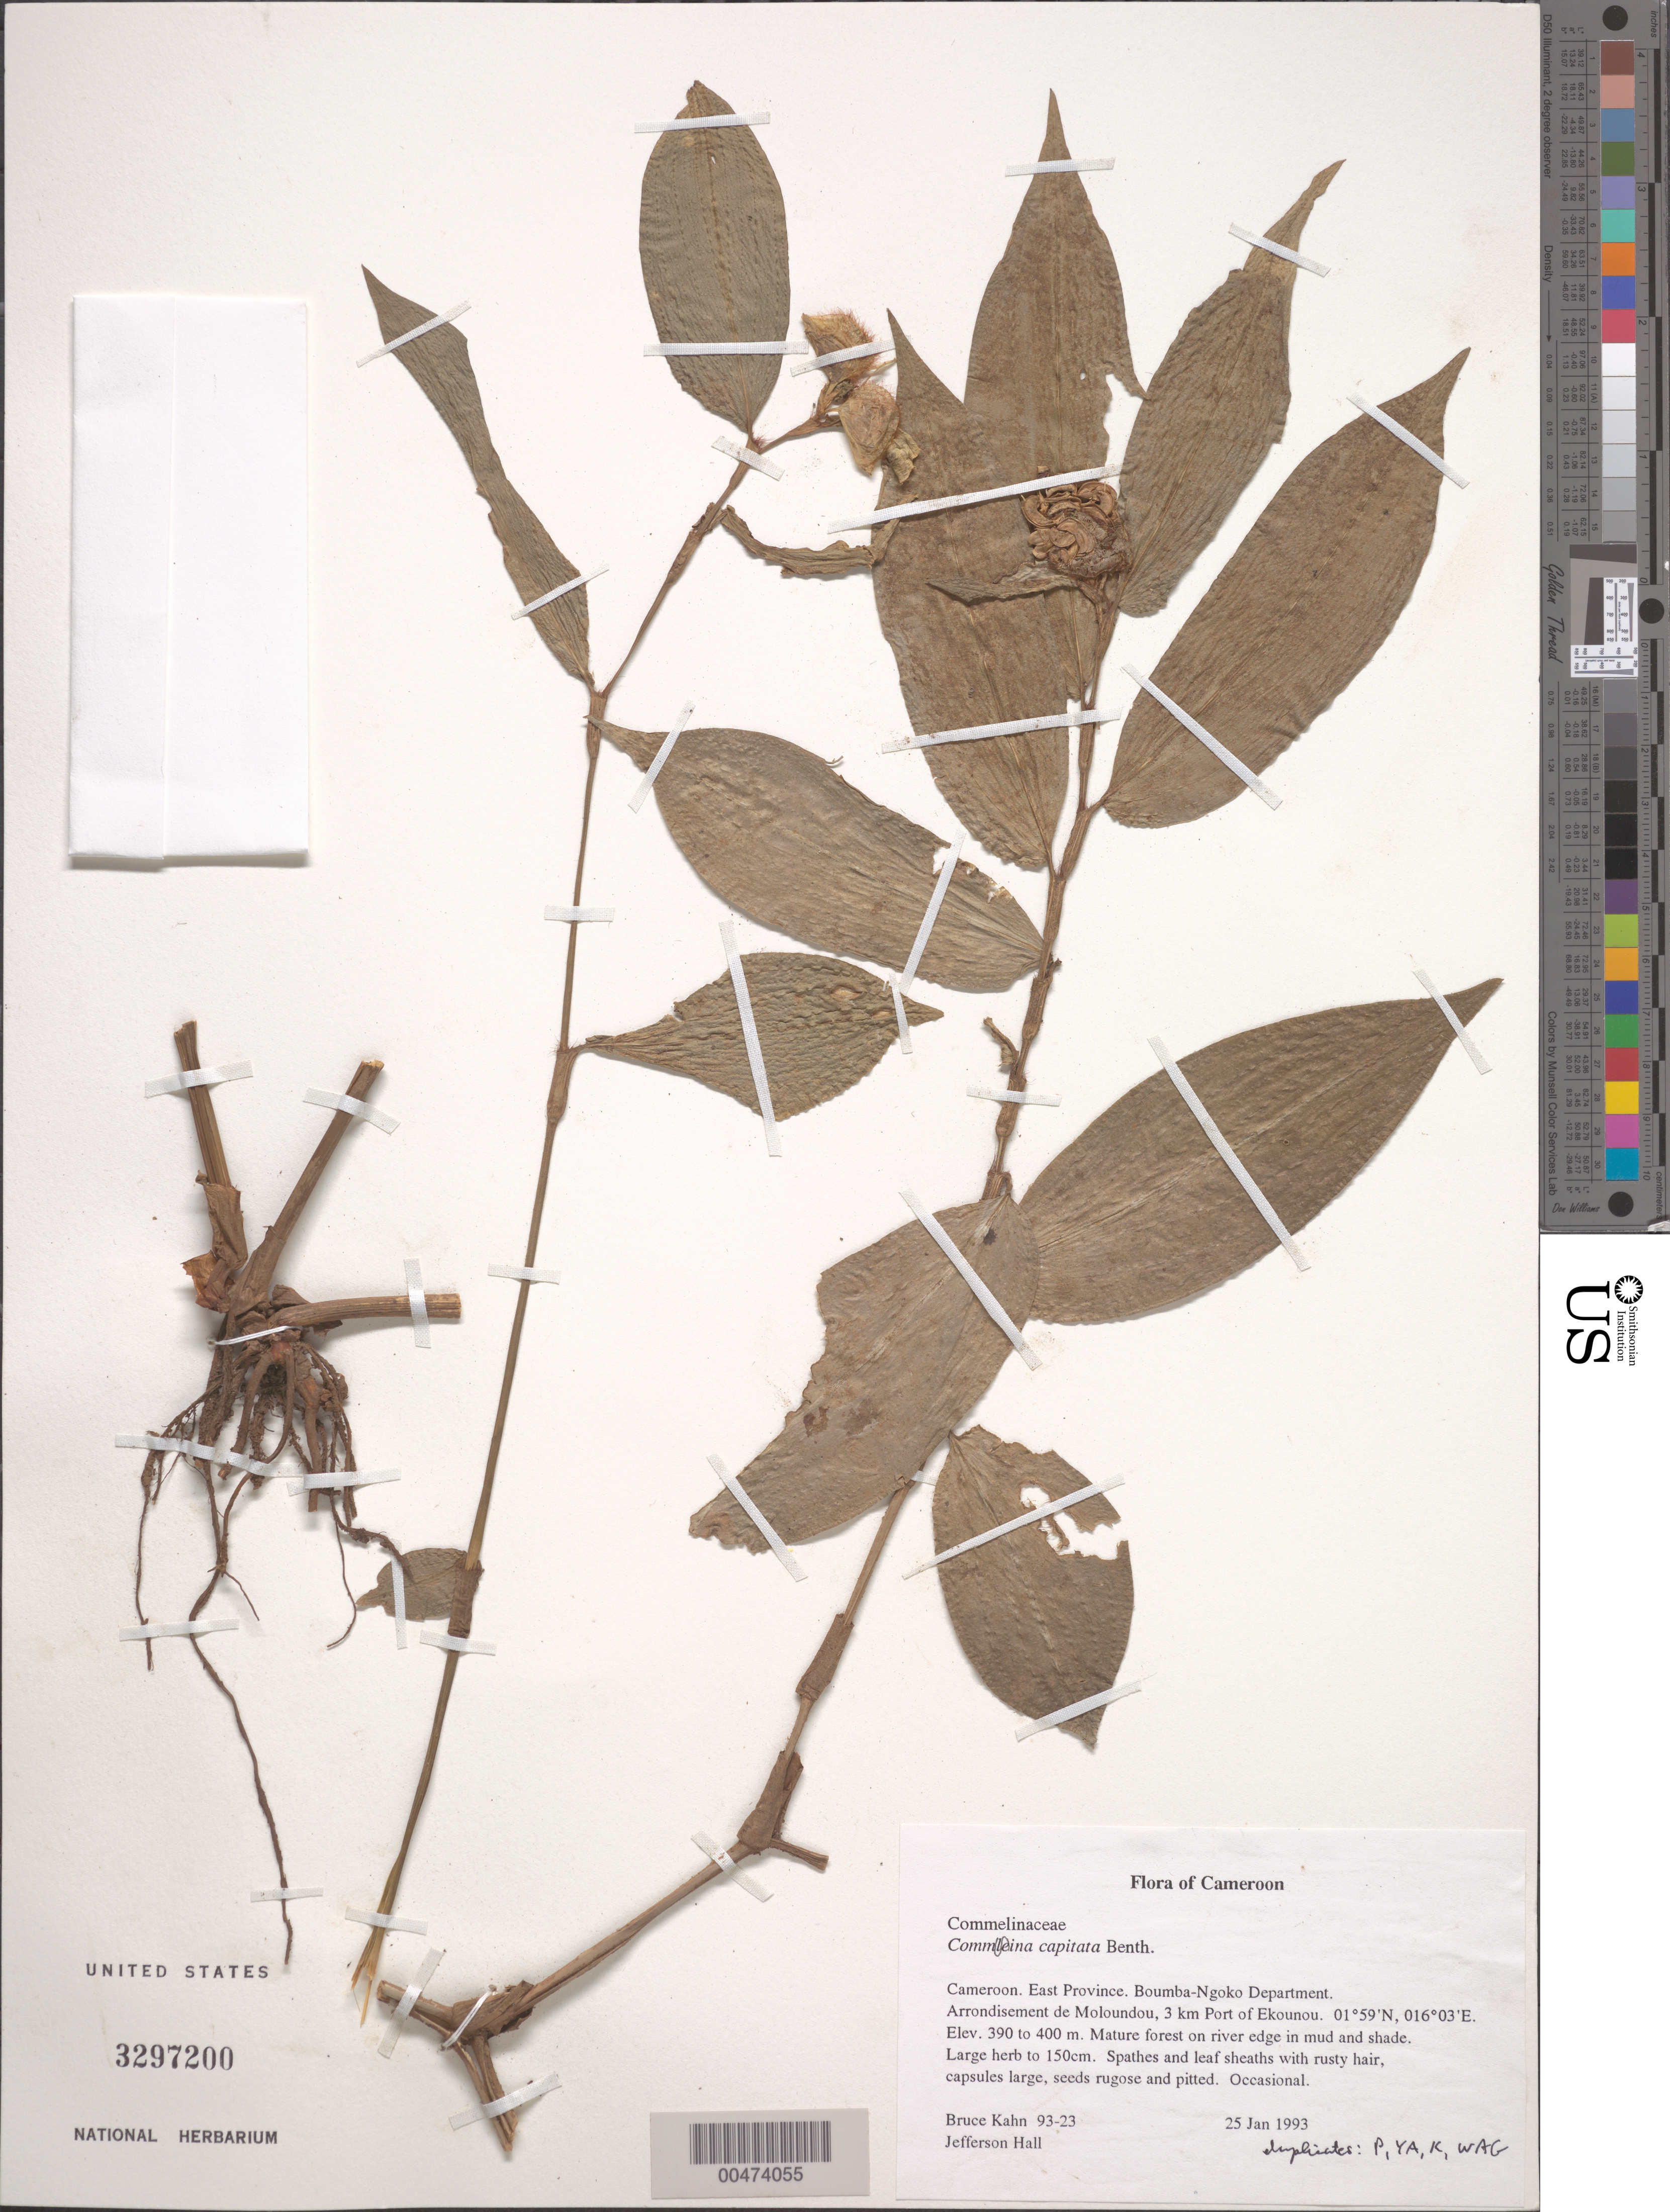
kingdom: Plantae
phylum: Tracheophyta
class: Liliopsida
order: Commelinales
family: Commelinaceae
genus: Commelina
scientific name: Commelina capitata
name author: Benth.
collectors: B. Kahn & J. Hall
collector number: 93-23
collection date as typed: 25 Jan 1993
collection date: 1993-01-25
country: Cameroon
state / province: Est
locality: Boumba-ngoko, moloundou arrondissement, lipondji, ekounou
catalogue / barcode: US 3297200